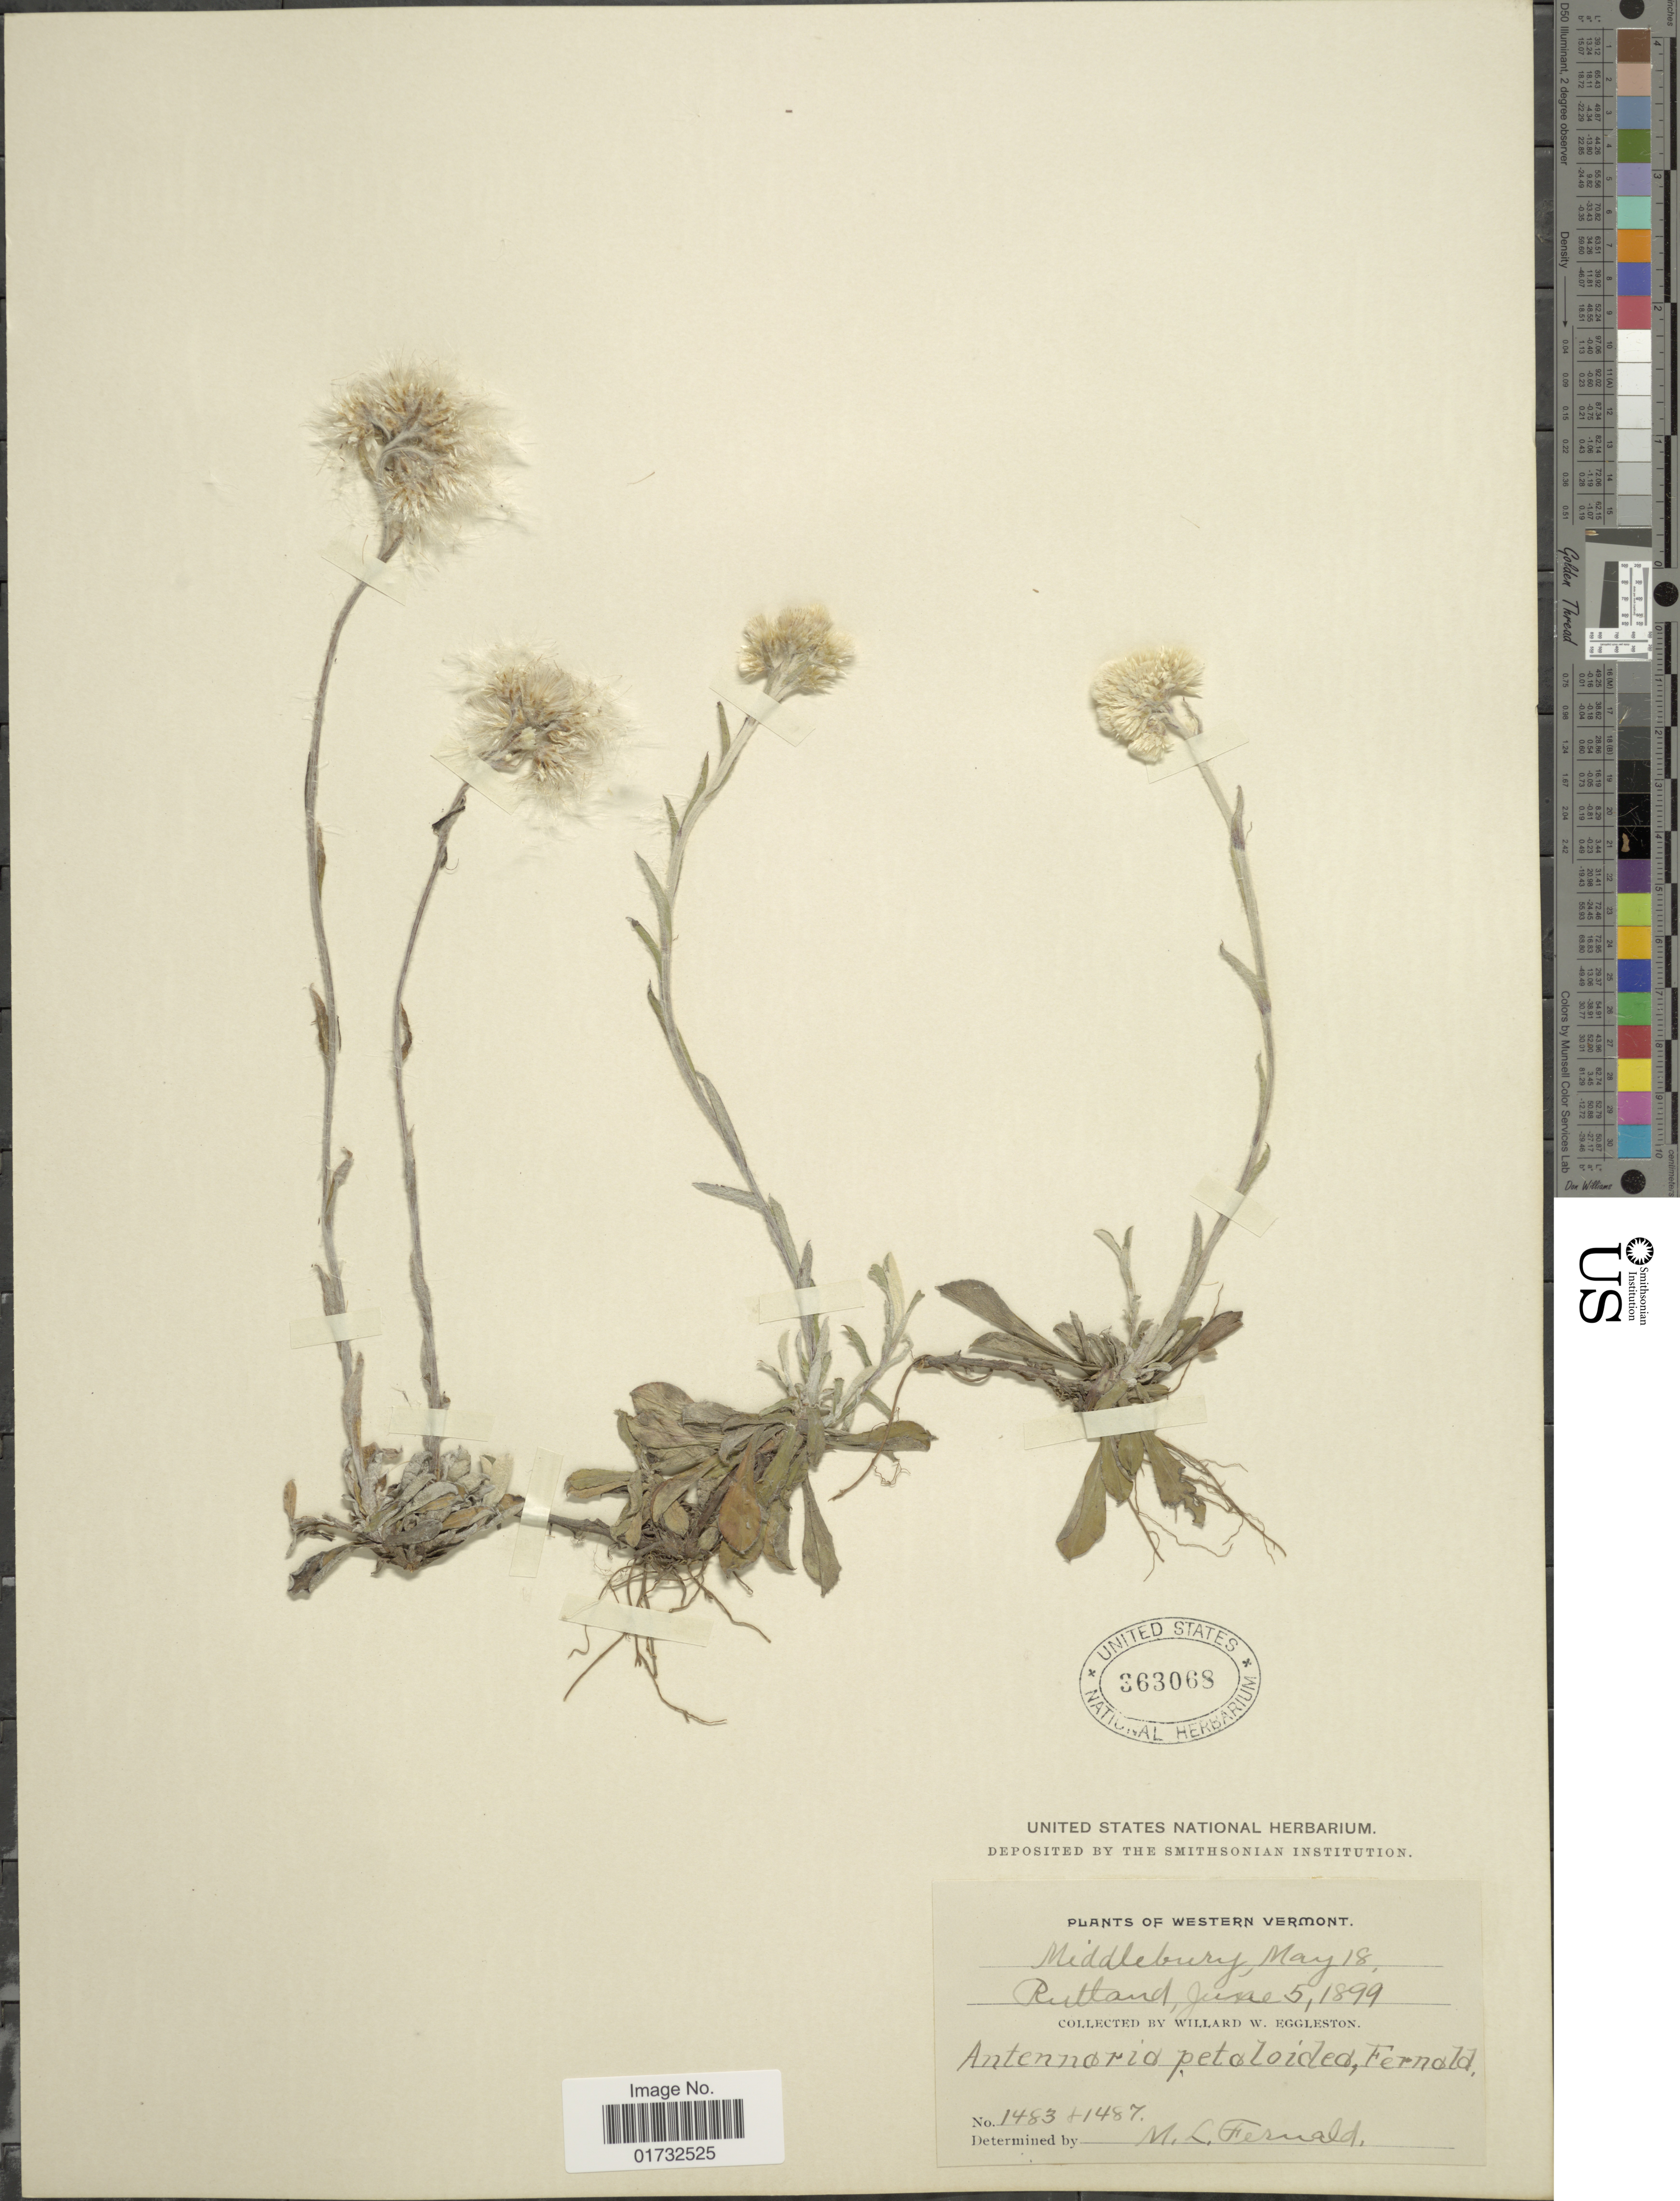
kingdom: Plantae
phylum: Tracheophyta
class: Magnoliopsida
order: Asterales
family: Asteraceae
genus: Antennaria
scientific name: Antennaria petaloidea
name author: (Fernald) Fernald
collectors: W. W. Eggleston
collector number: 1483+1487?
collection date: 1899-05-18/1899-06-05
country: United States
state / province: Vermont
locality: Western Vermont. Middlebury. Rutland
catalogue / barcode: US 363068